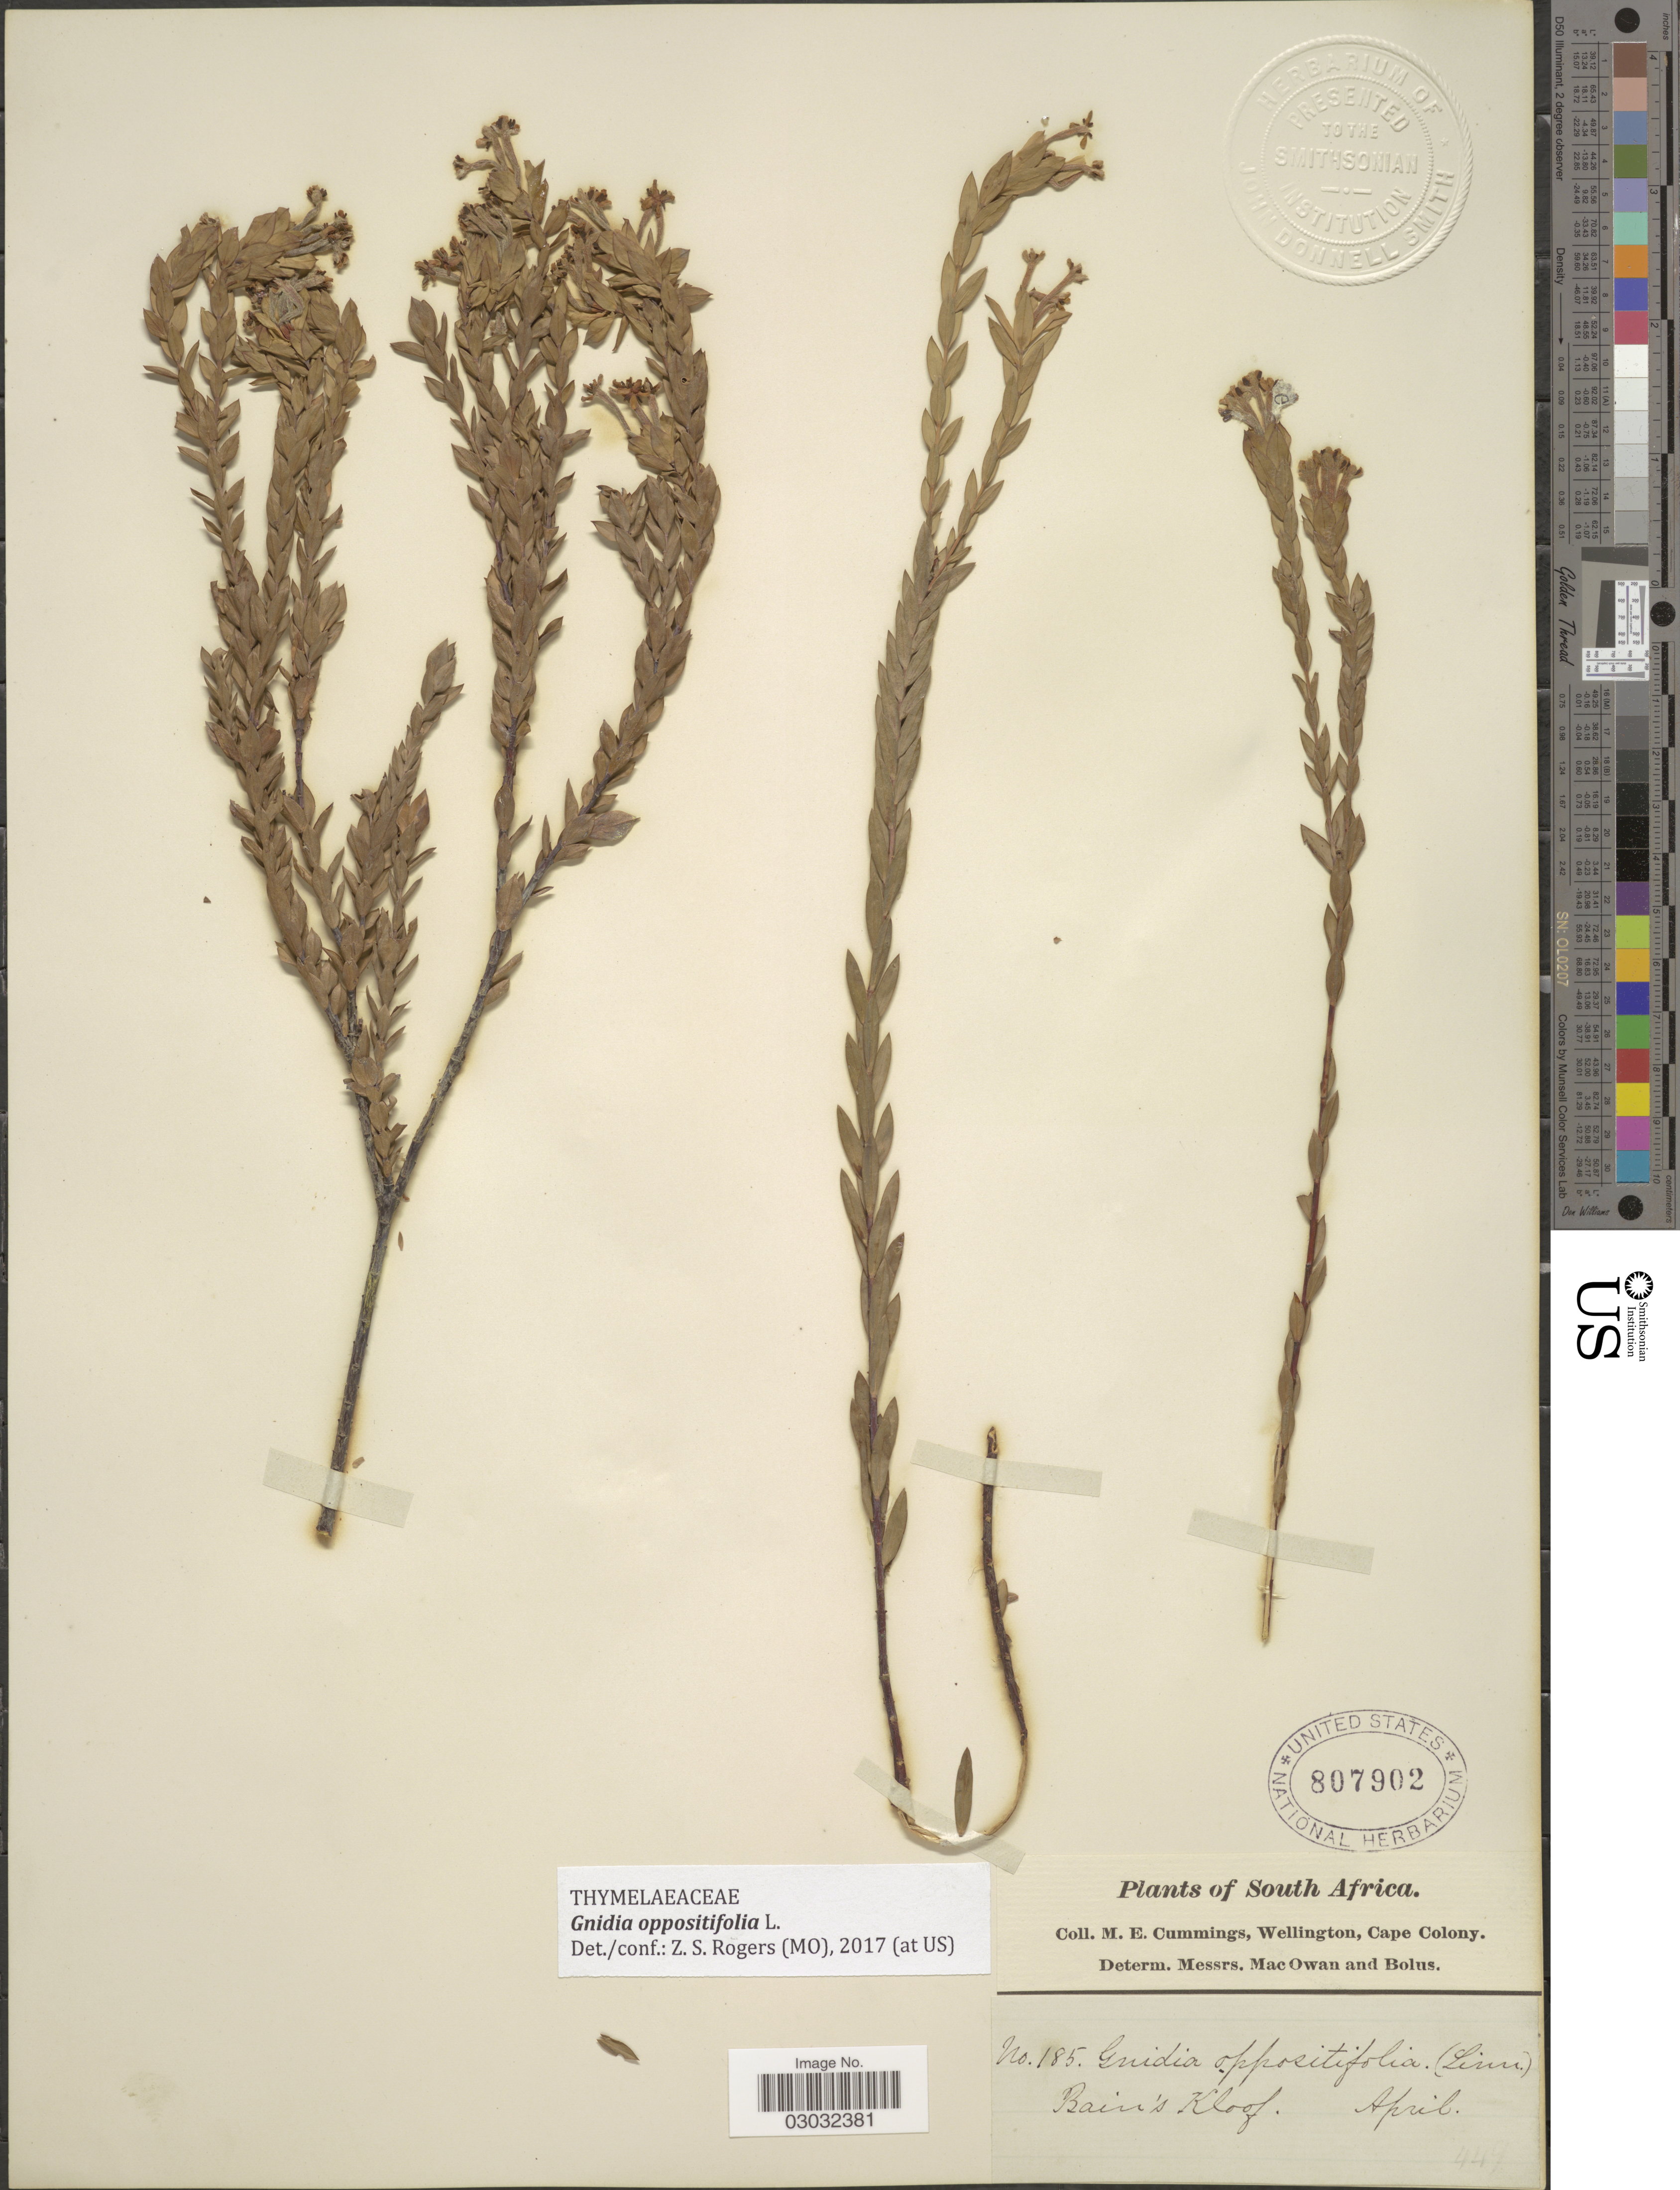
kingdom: Plantae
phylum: Tracheophyta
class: Magnoliopsida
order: Malvales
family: Thymelaeaceae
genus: Gnidia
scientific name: Gnidia oppositifolia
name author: L.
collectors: M. E. Cummings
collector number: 185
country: South Africa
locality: Rain's Kloof.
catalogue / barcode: US 807902